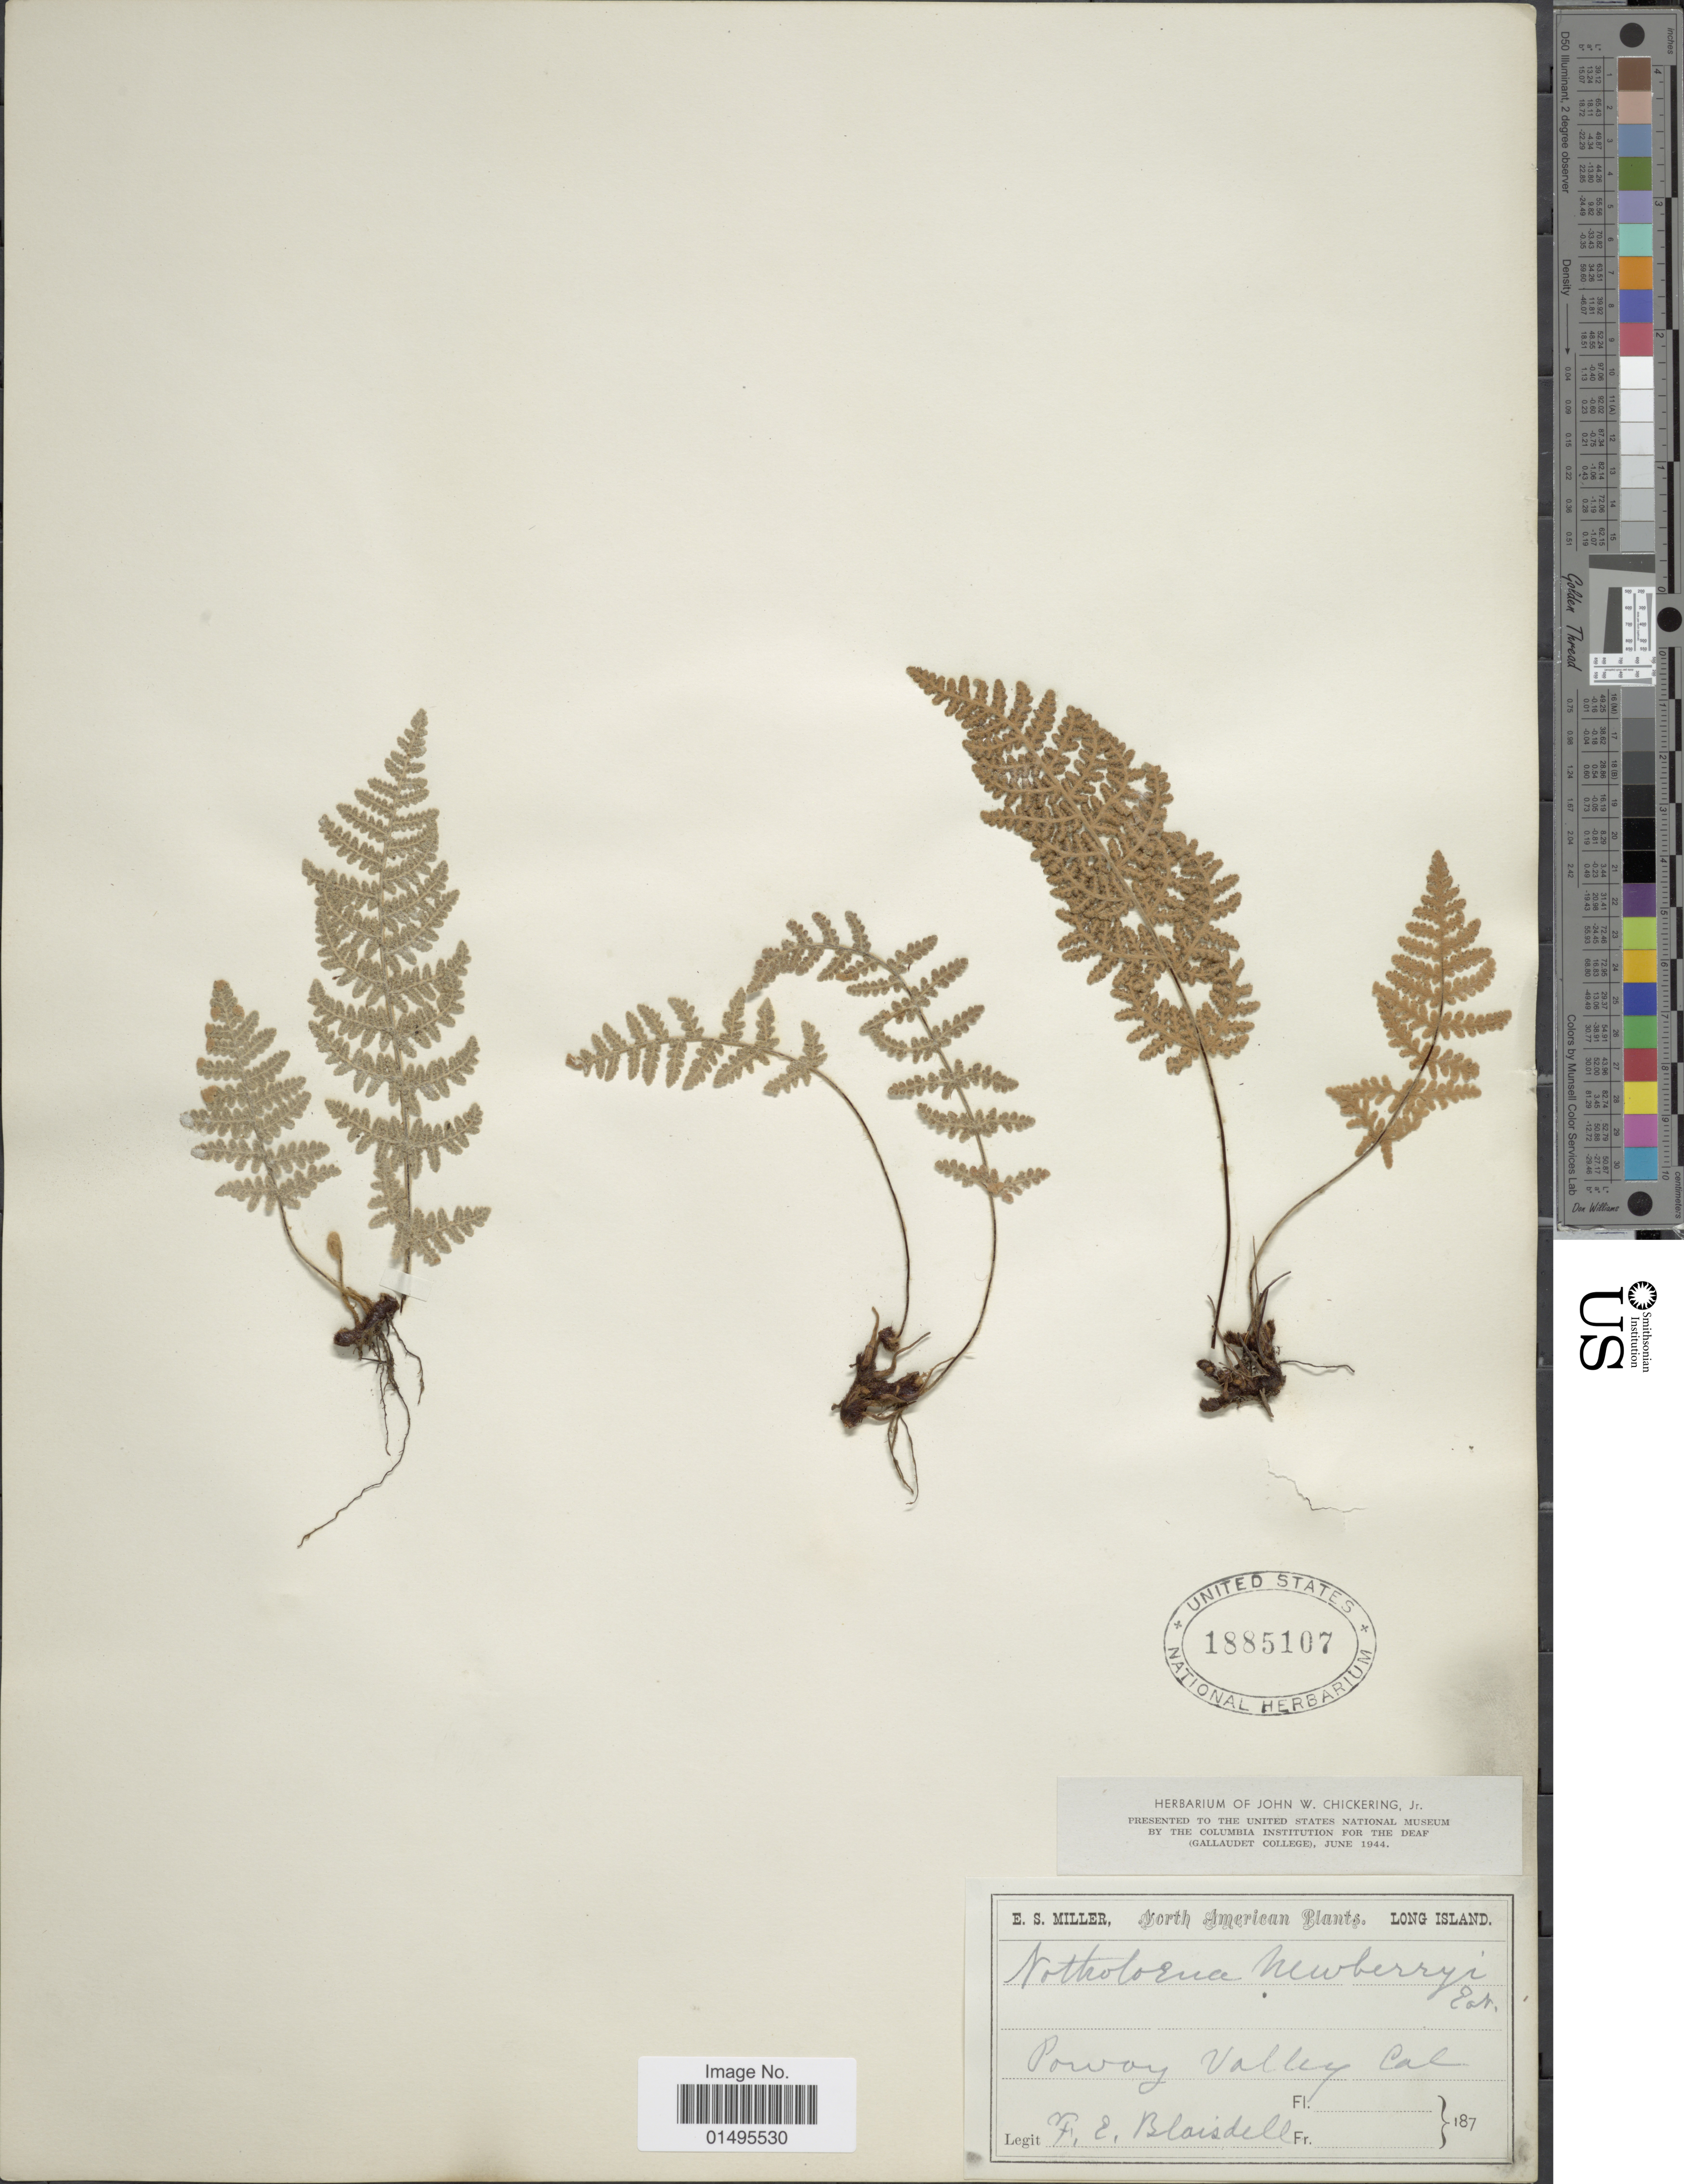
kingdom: Plantae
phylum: Tracheophyta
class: Polypodiopsida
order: Polypodiales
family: Pteridaceae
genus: Notholaena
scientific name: Notholaena newberryi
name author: D.C. Eaton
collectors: F. Blaisdell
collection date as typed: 187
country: United States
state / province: California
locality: Poway Valley, Cal.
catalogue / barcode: US 1885107